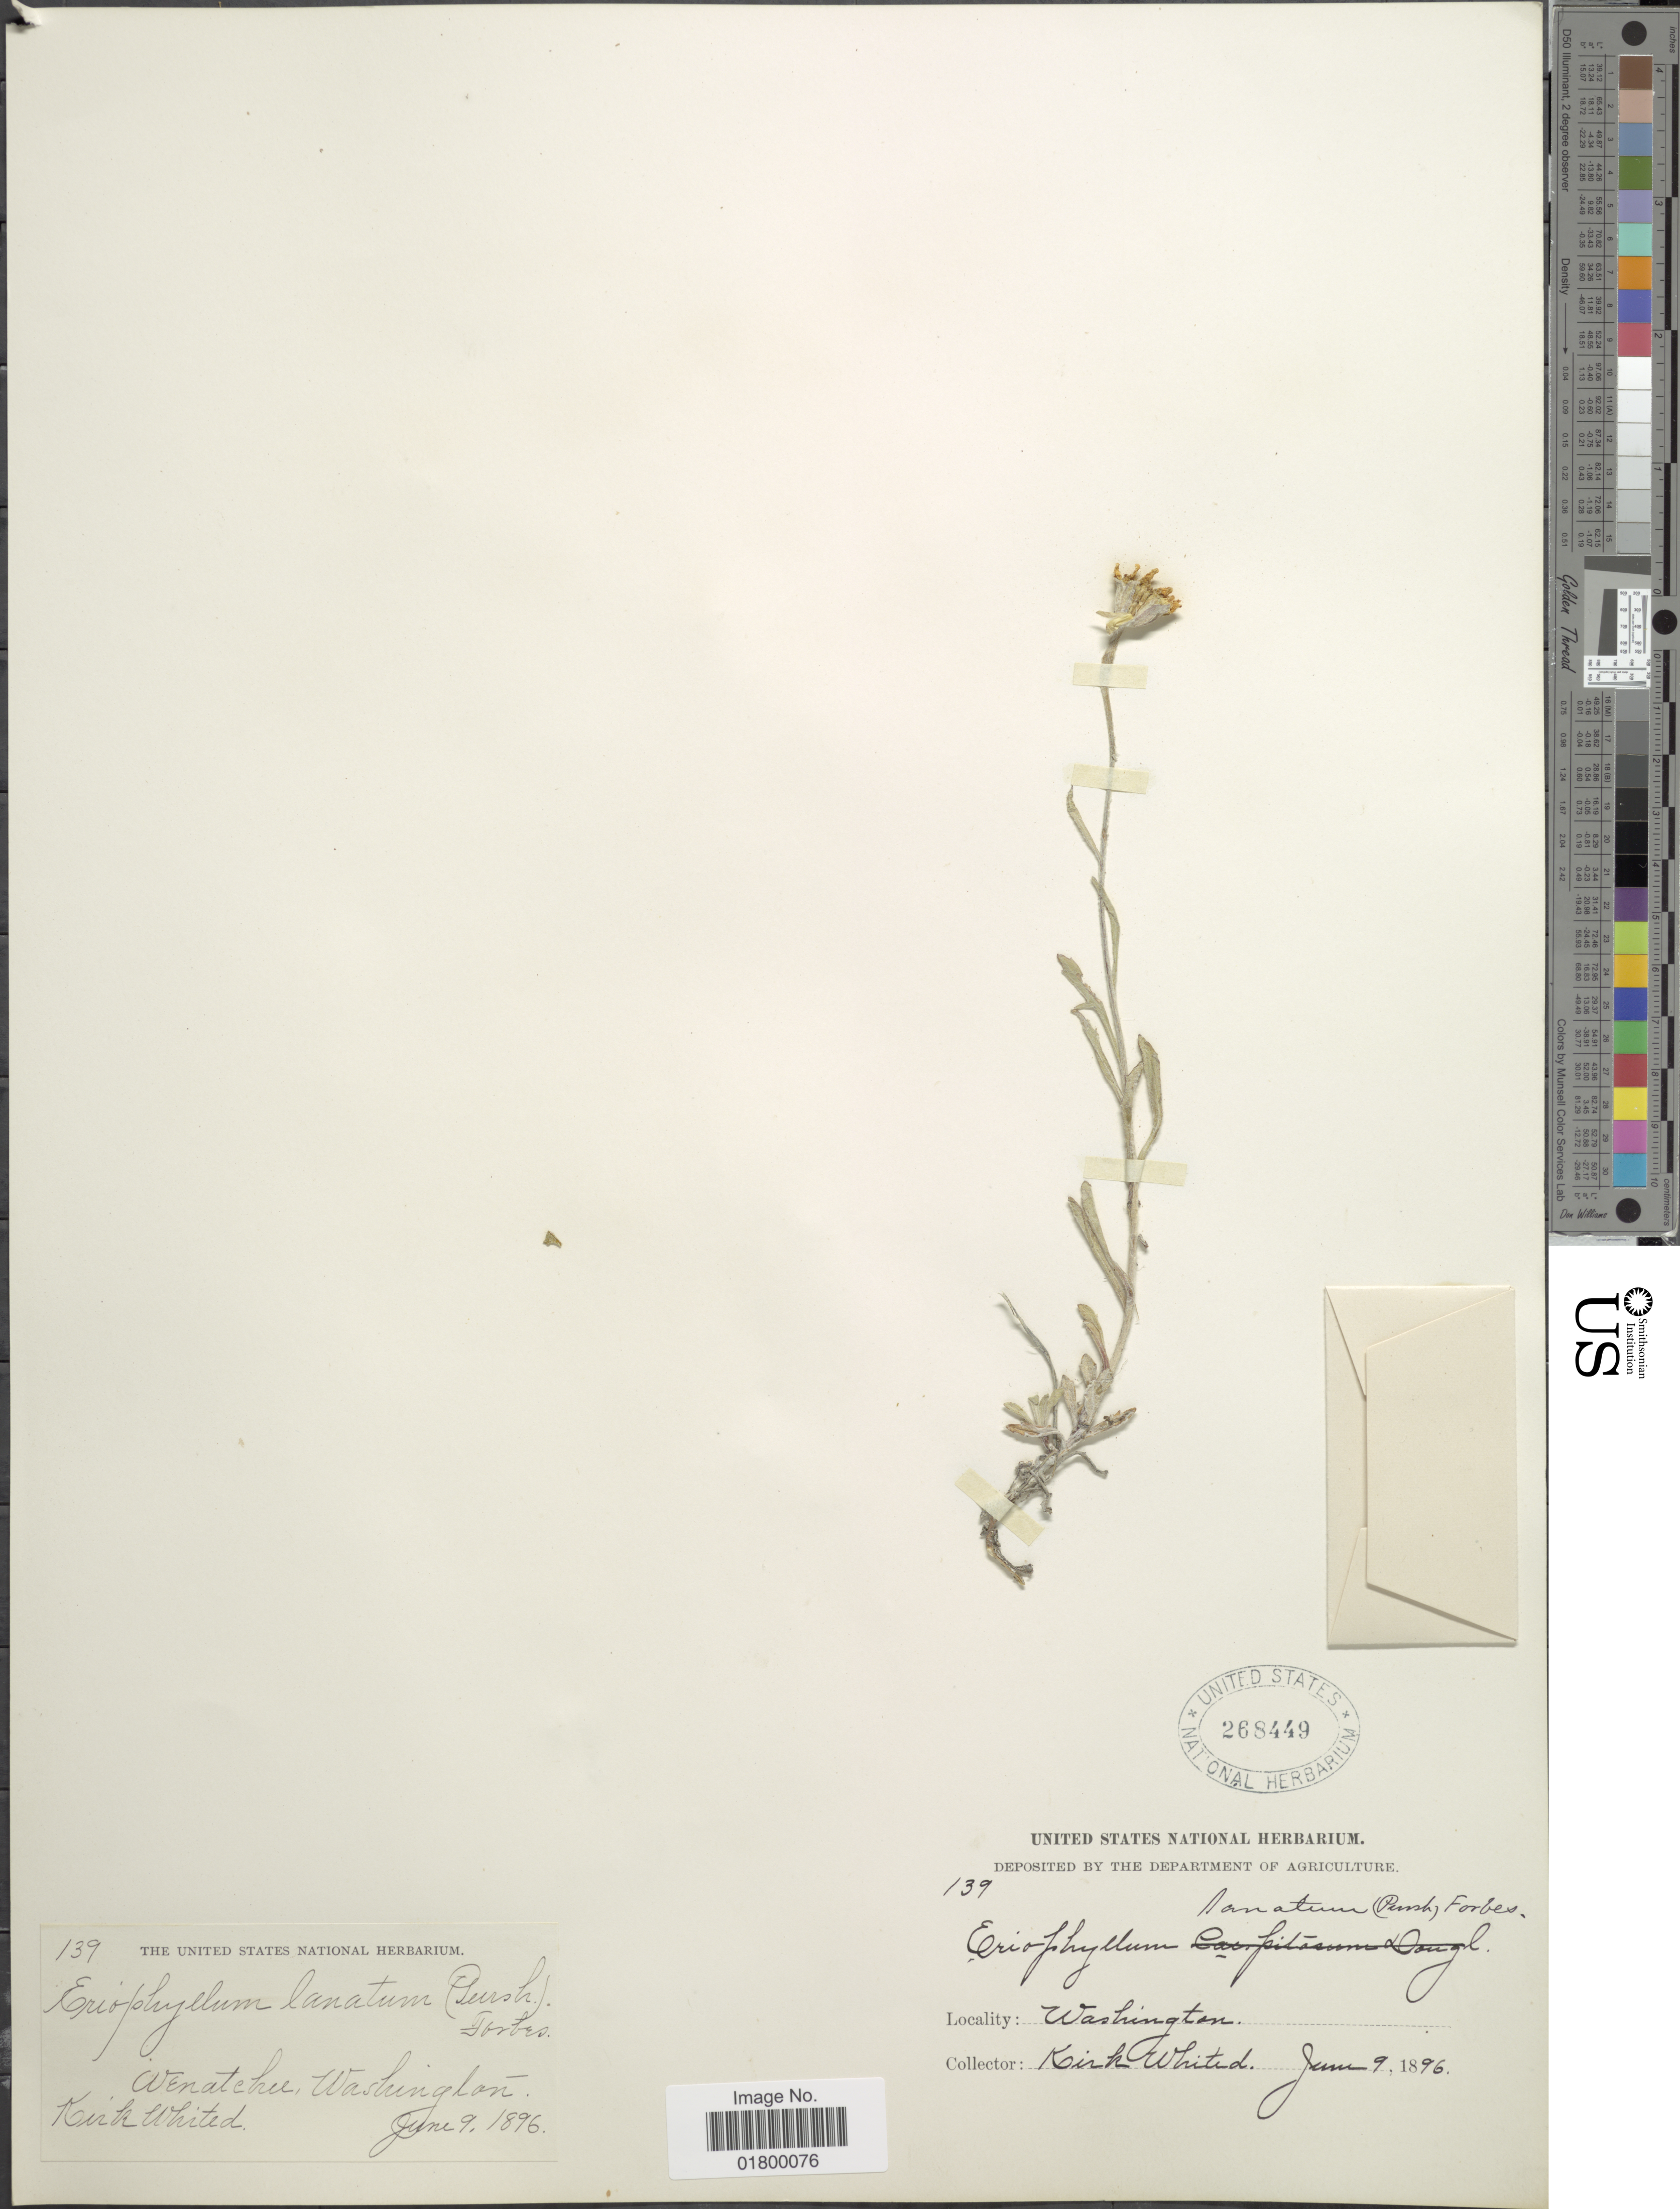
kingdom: Plantae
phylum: Tracheophyta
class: Magnoliopsida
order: Asterales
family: Asteraceae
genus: Eriophyllum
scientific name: Eriophyllum integrifolium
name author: (Hook.) Greene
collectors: K. Whited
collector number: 139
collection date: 1896-06-09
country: United States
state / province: Washington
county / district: Chelan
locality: Wenatchee, Washington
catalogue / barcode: US 268449